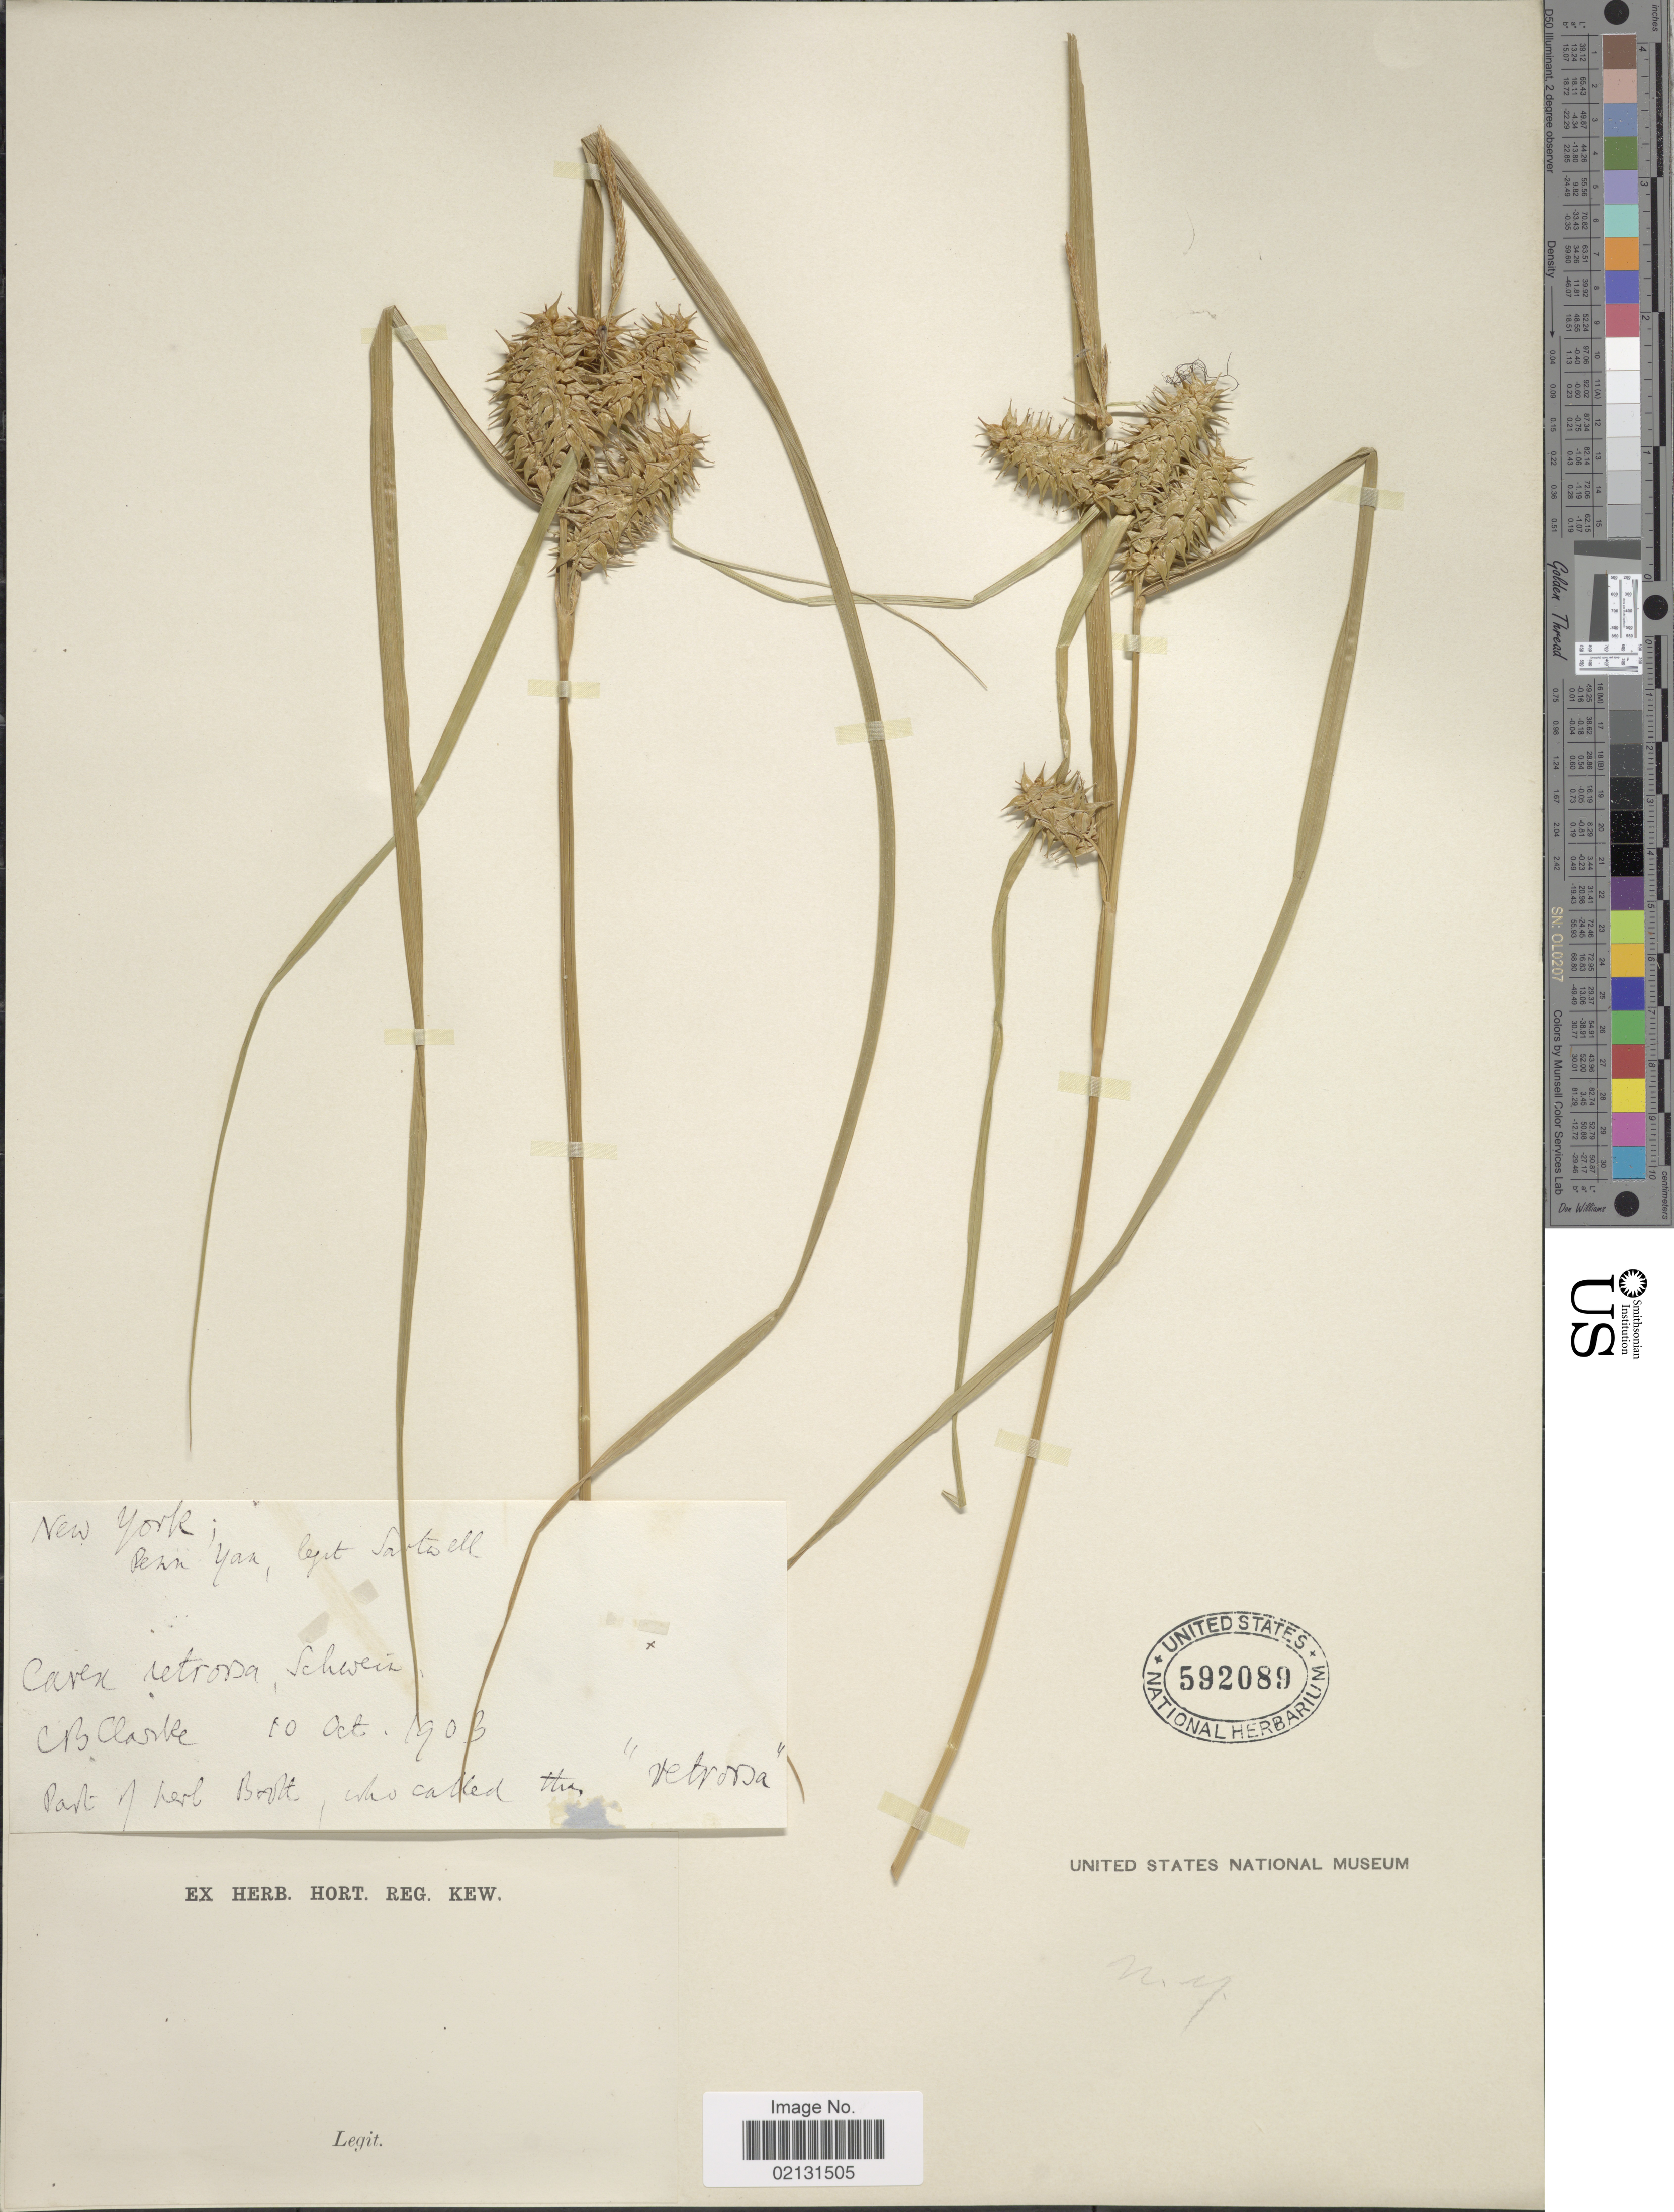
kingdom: Plantae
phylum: Tracheophyta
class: Liliopsida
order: Poales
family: Cyperaceae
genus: Carex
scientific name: Carex retrorsa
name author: Schwein.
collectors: Sartwell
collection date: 1903-10-10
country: United States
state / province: New York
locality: Penn Yan.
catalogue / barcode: US 592089